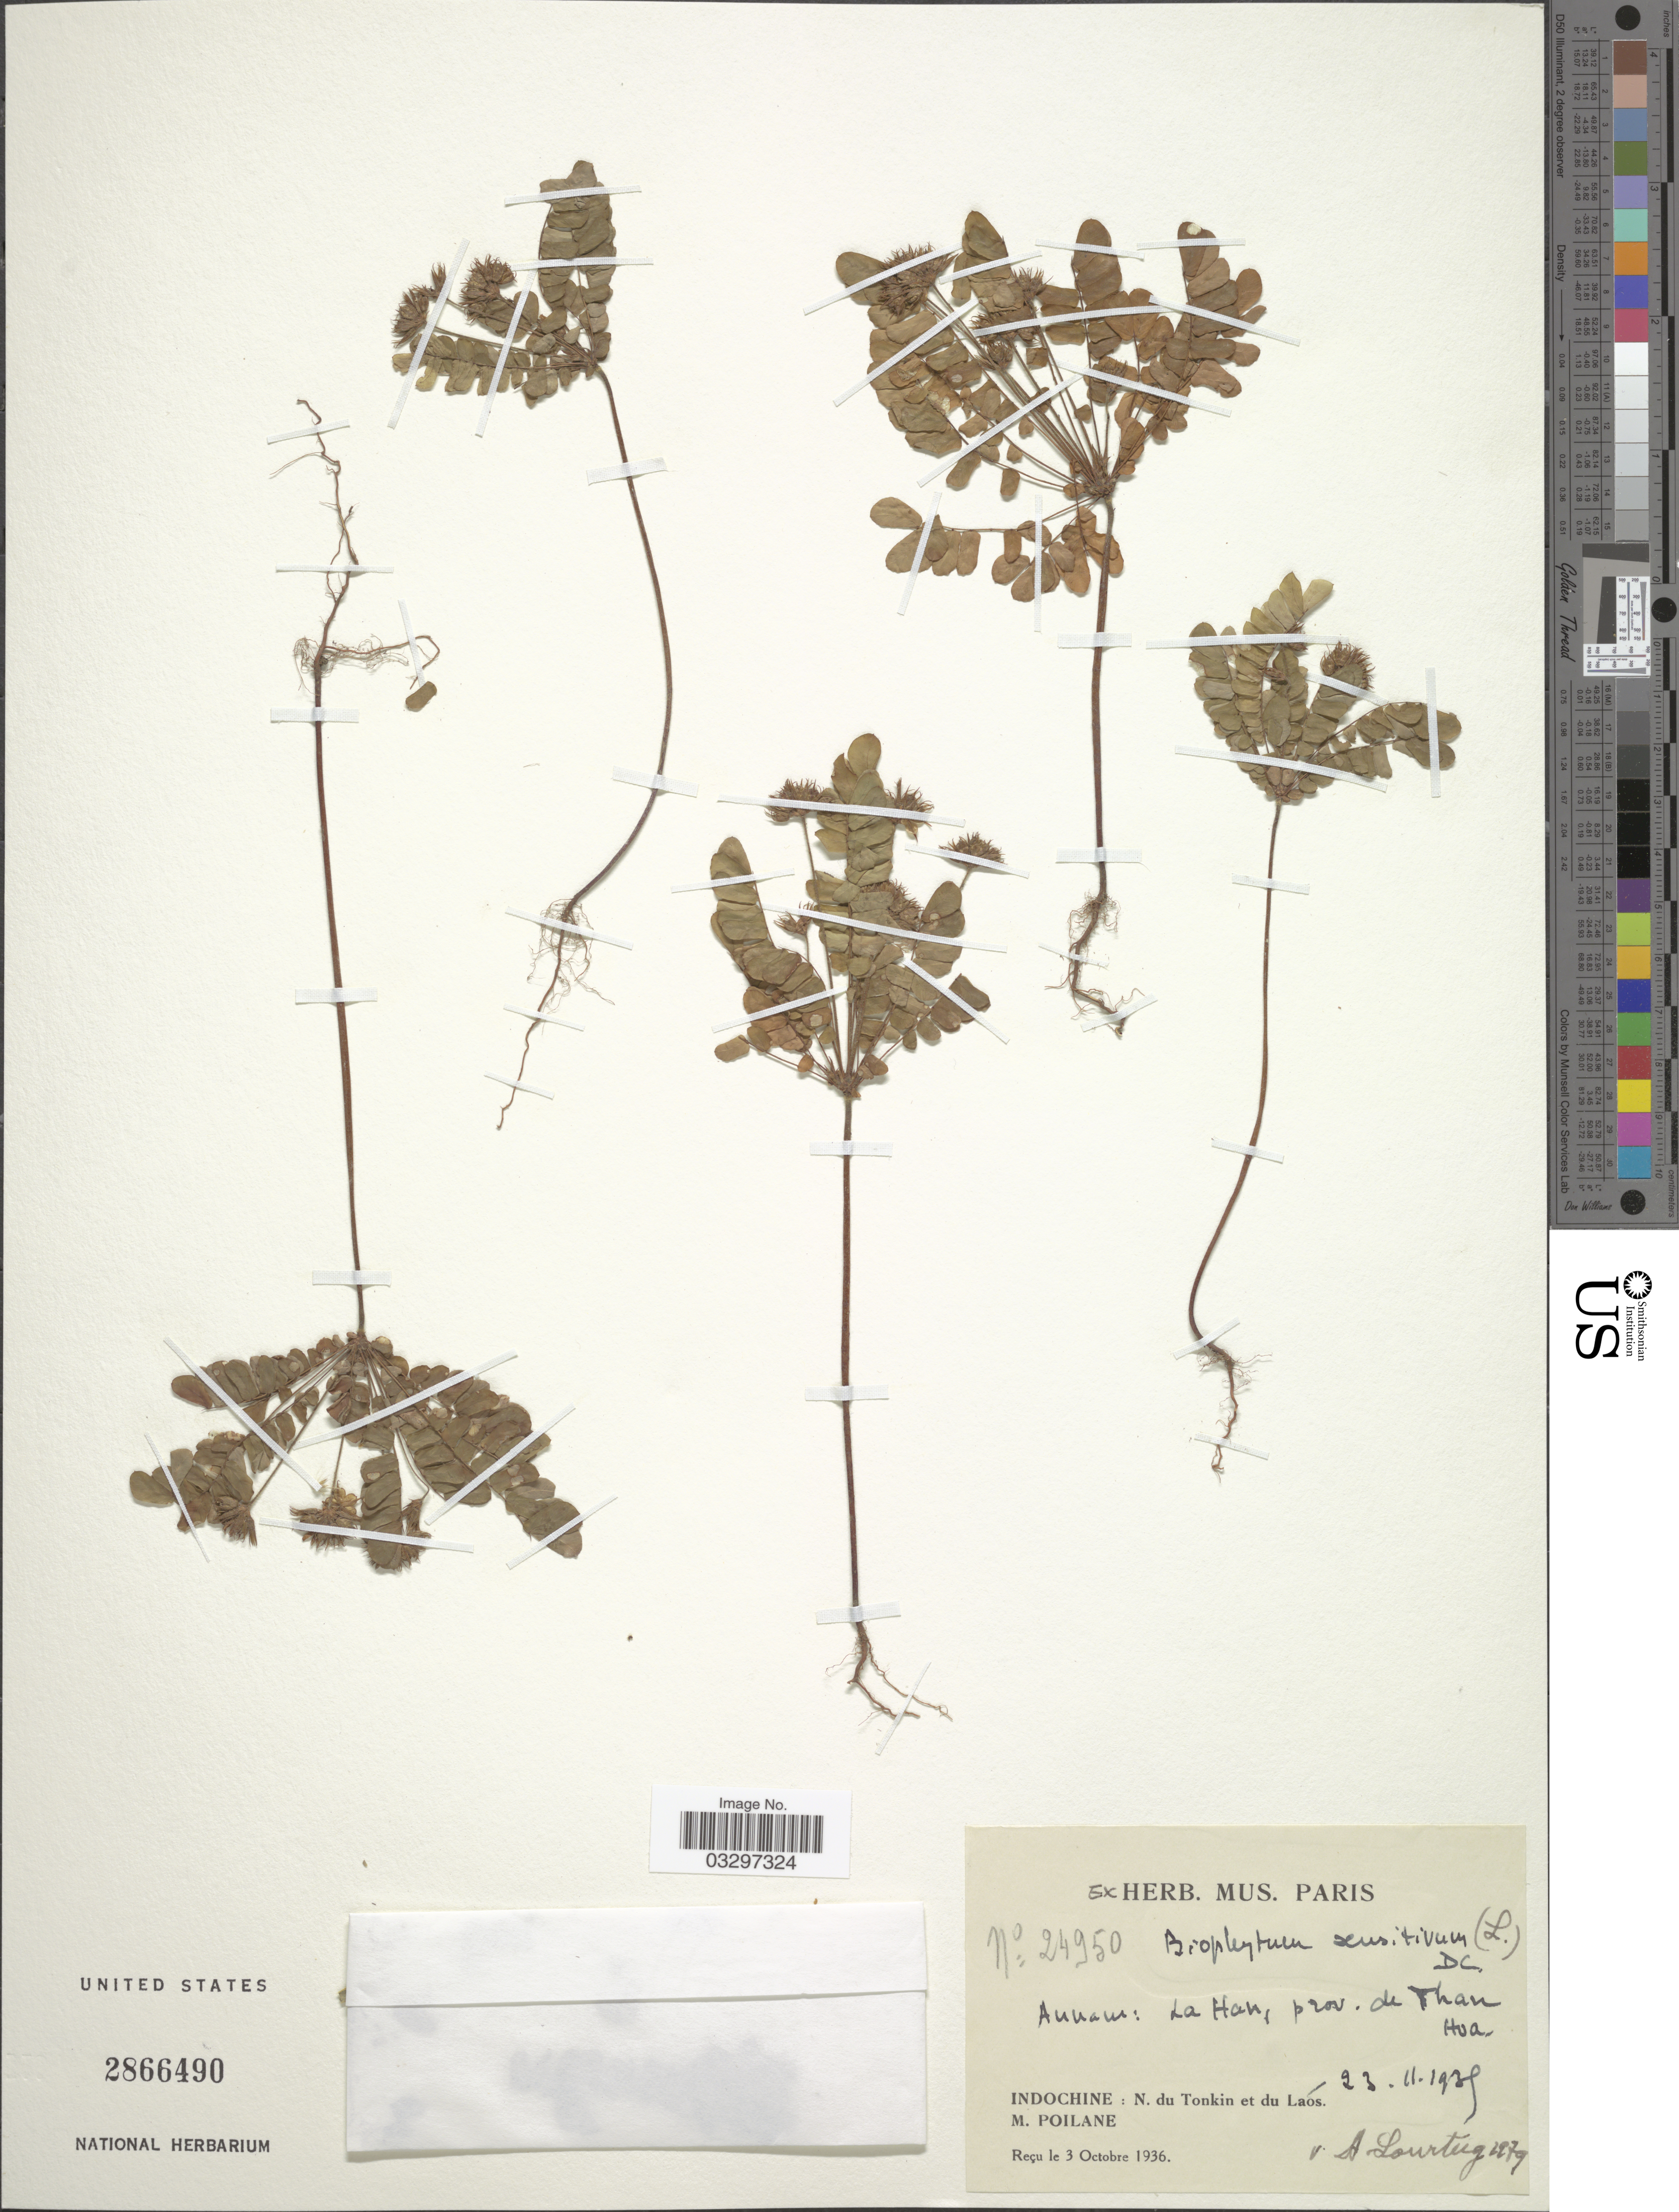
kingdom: Plantae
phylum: Tracheophyta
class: Magnoliopsida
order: Oxalidales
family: Oxalidaceae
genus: Biophytum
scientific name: Biophytum sensitivum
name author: (L.) DC.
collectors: M. Poilane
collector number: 24950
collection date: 1938-11-23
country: Vietnam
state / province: Thanh Hoa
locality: Annam: La Han, prov. de Than Hoa. Indochine: N. du Tonkin et du Laos.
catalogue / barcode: US 2866490